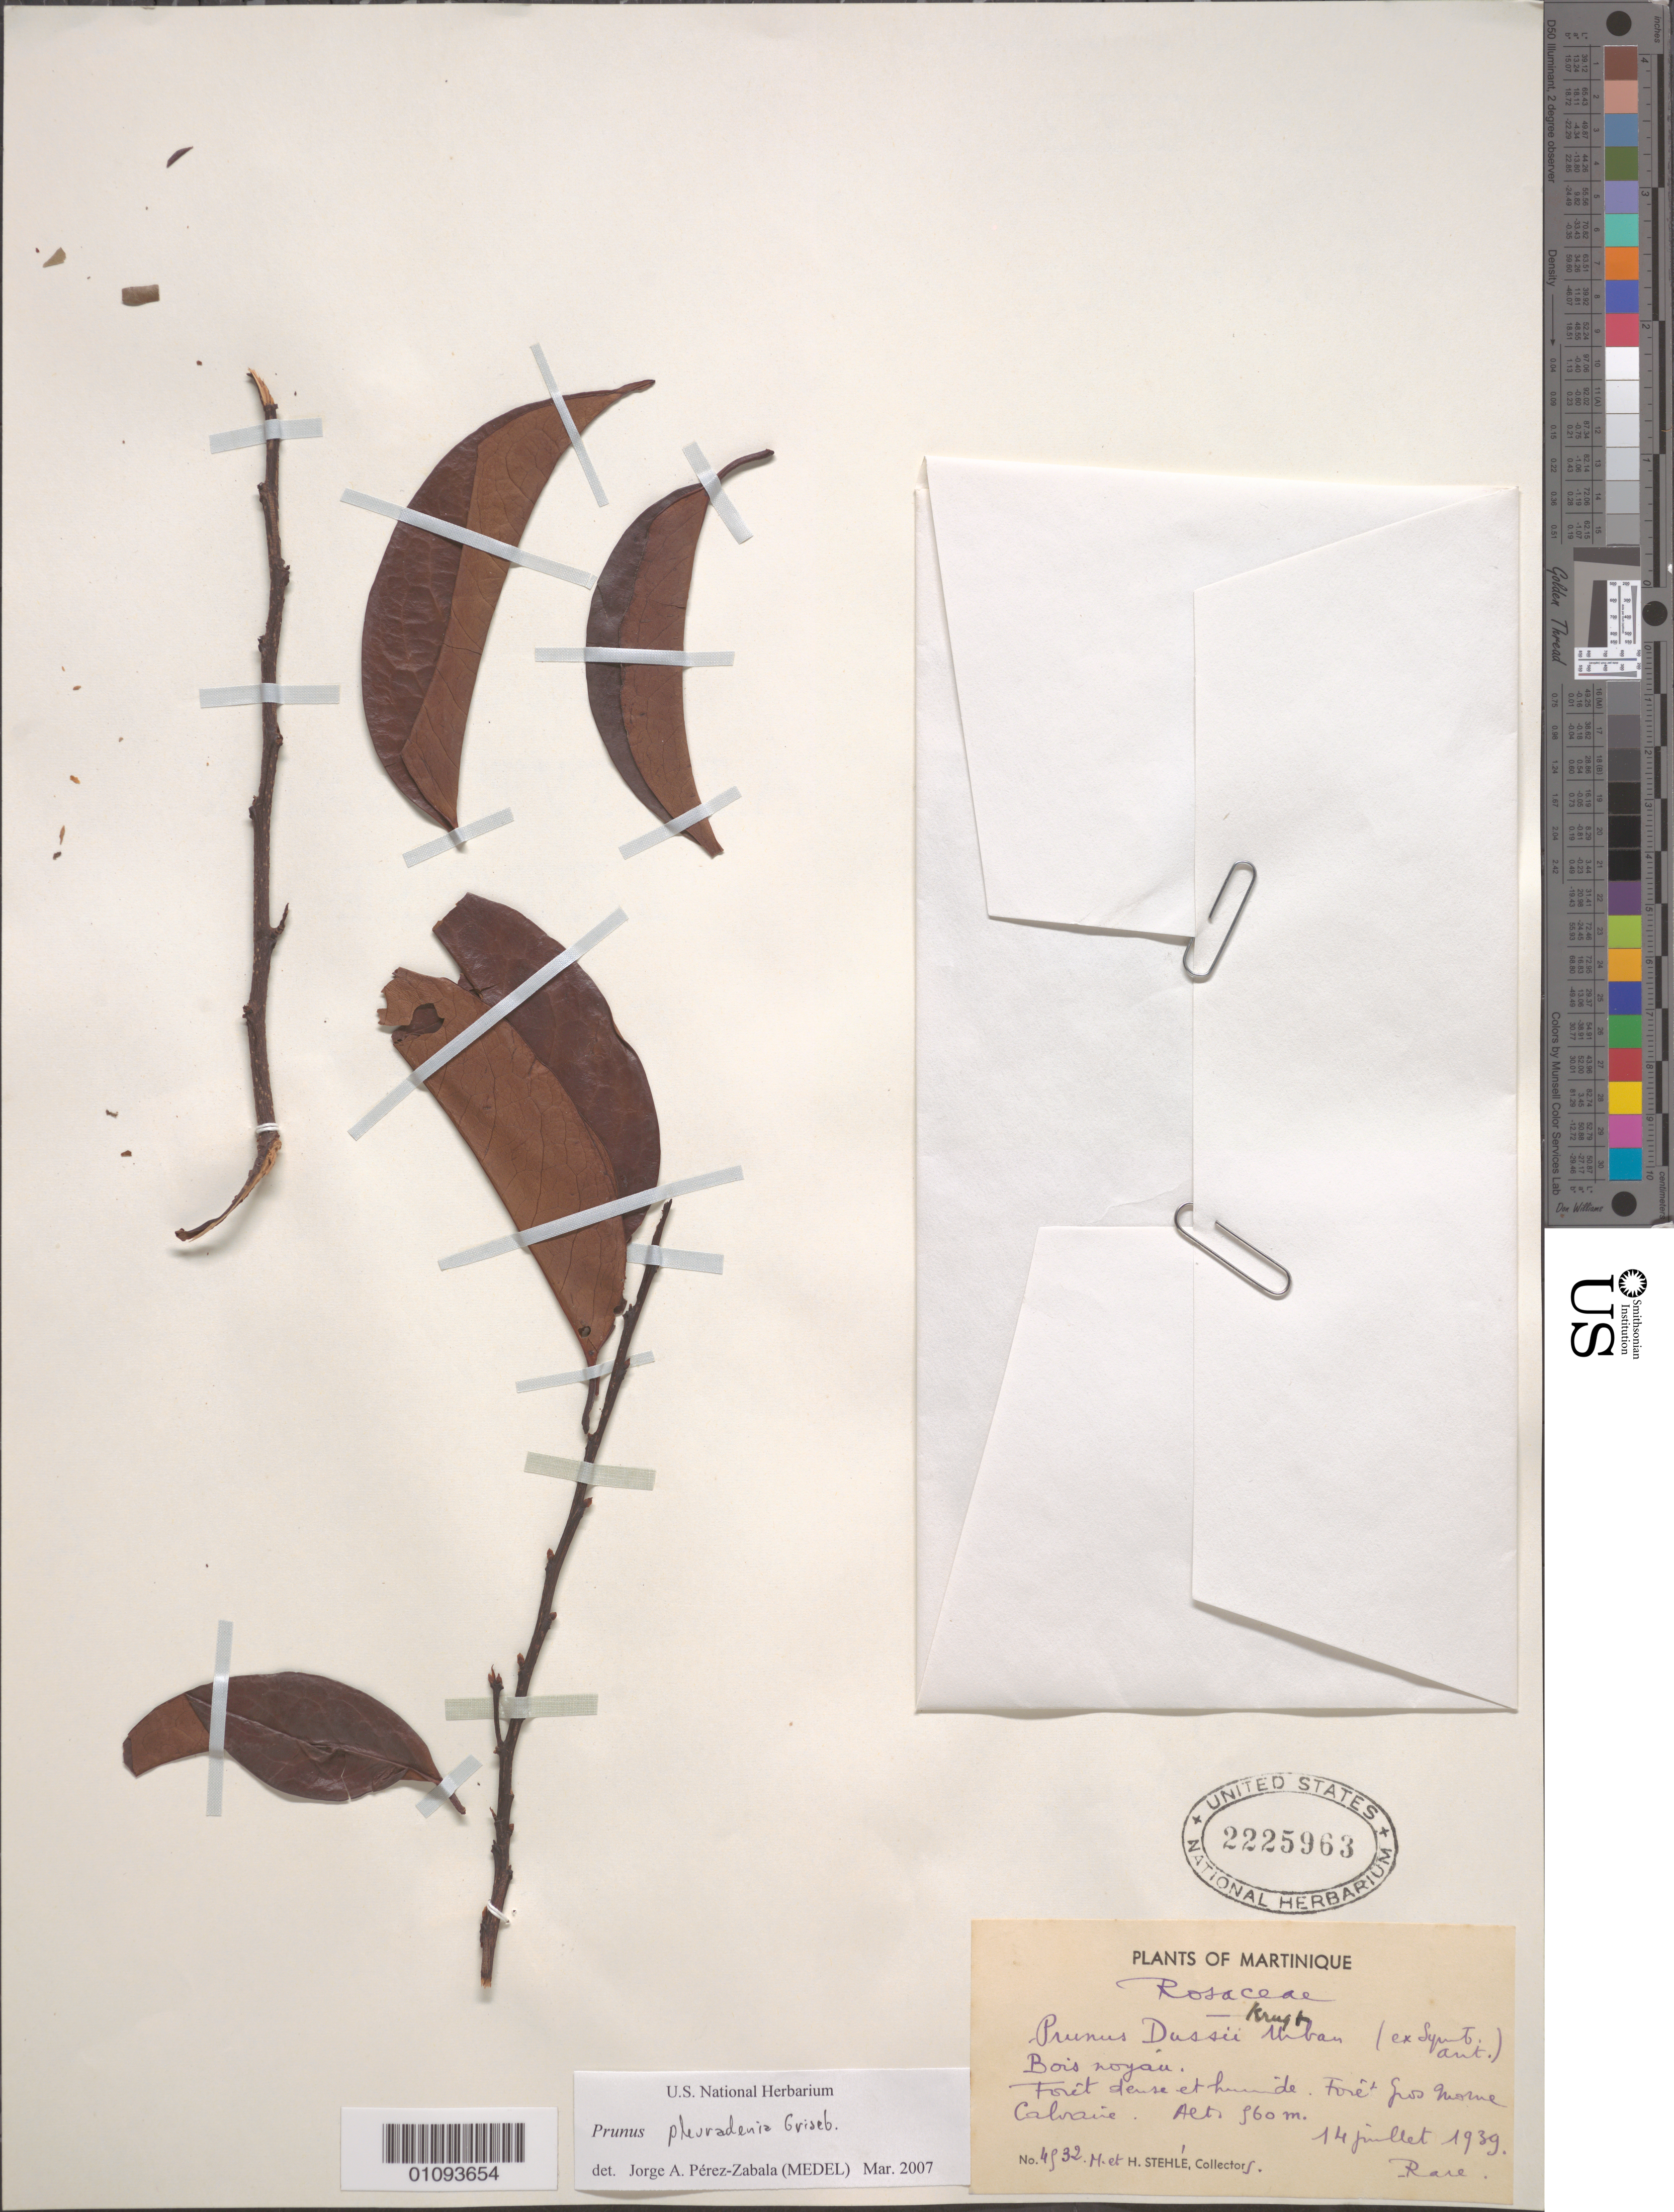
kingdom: Plantae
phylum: Tracheophyta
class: Magnoliopsida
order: Rosales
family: Rosaceae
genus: Prunus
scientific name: Prunus pleuradenia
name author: Griseb.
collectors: H. Stehlé & M. Stehlé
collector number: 4932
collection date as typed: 14 Jul 1939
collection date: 1939-07-14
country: Martinique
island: Martinique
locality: Bois noyai- calvaire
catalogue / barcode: US 2225963